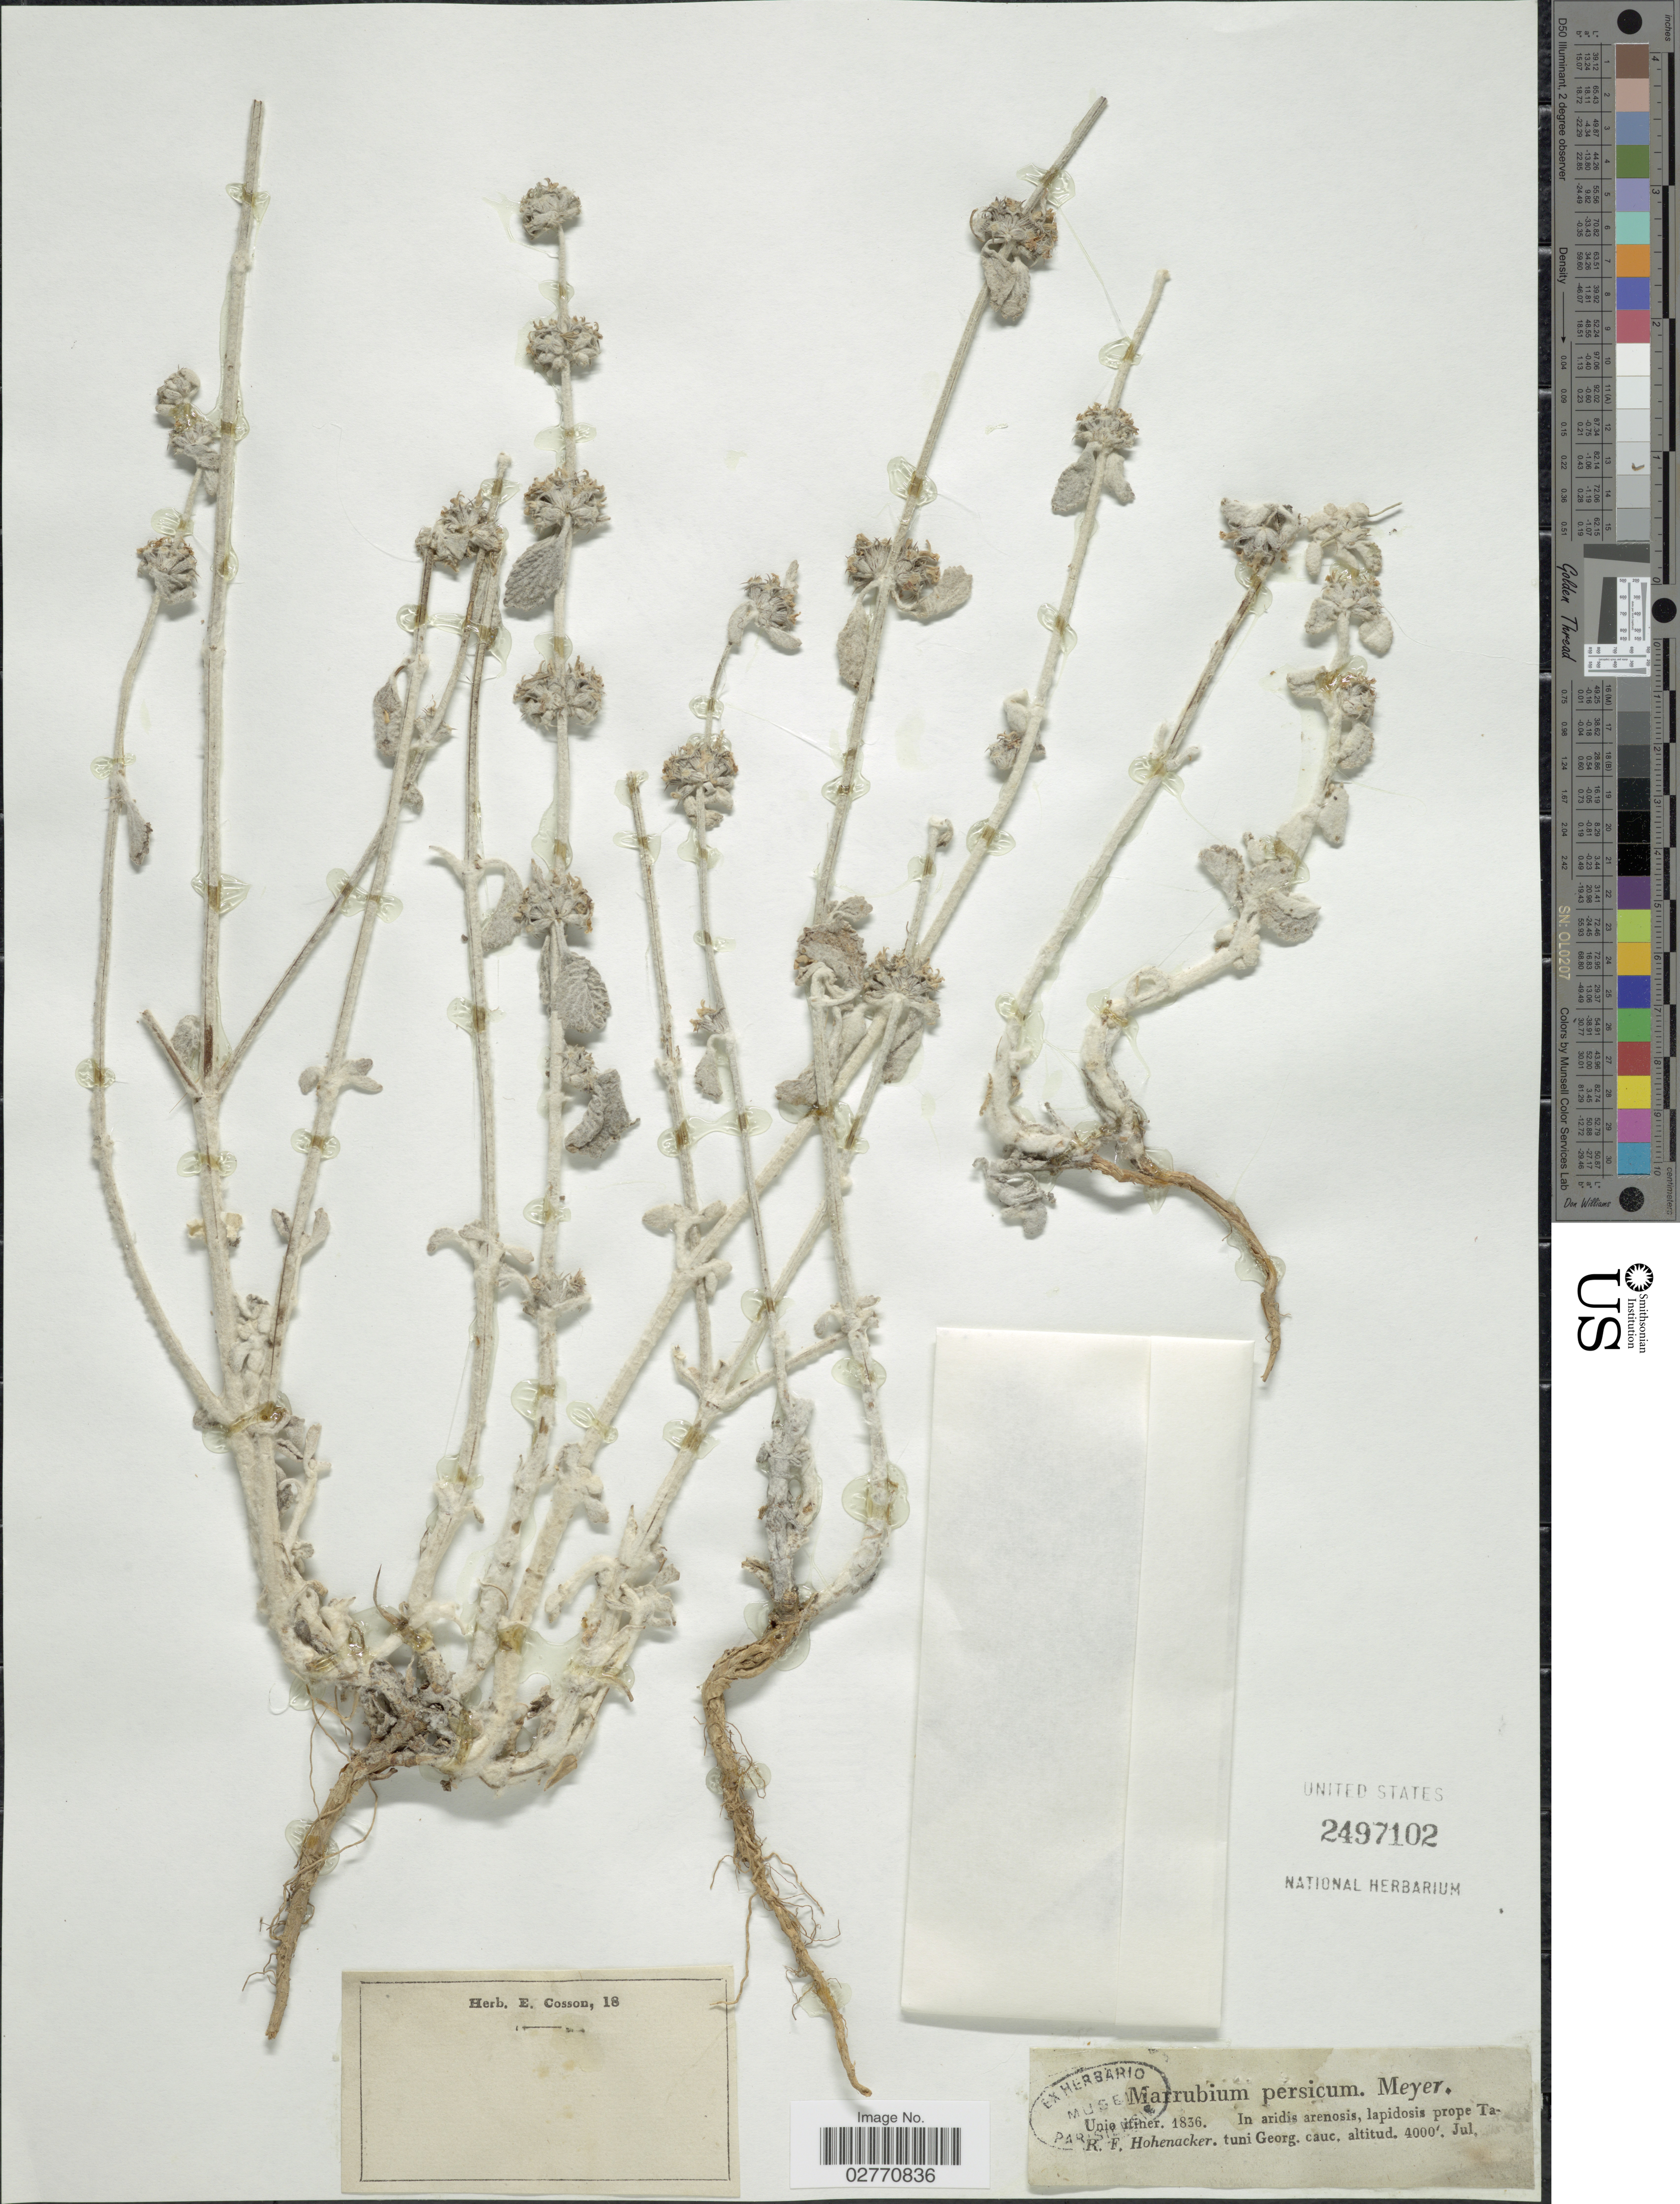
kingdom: Plantae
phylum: Tracheophyta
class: Magnoliopsida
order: Lamiales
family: Lamiaceae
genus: Marrubium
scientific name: Marrubium persicum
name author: C.A. Mey.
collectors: R. F. Hohenacker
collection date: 1836-07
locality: In aridis arenosis, lapidosis prope Tatuni Georg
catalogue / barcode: US 2497102